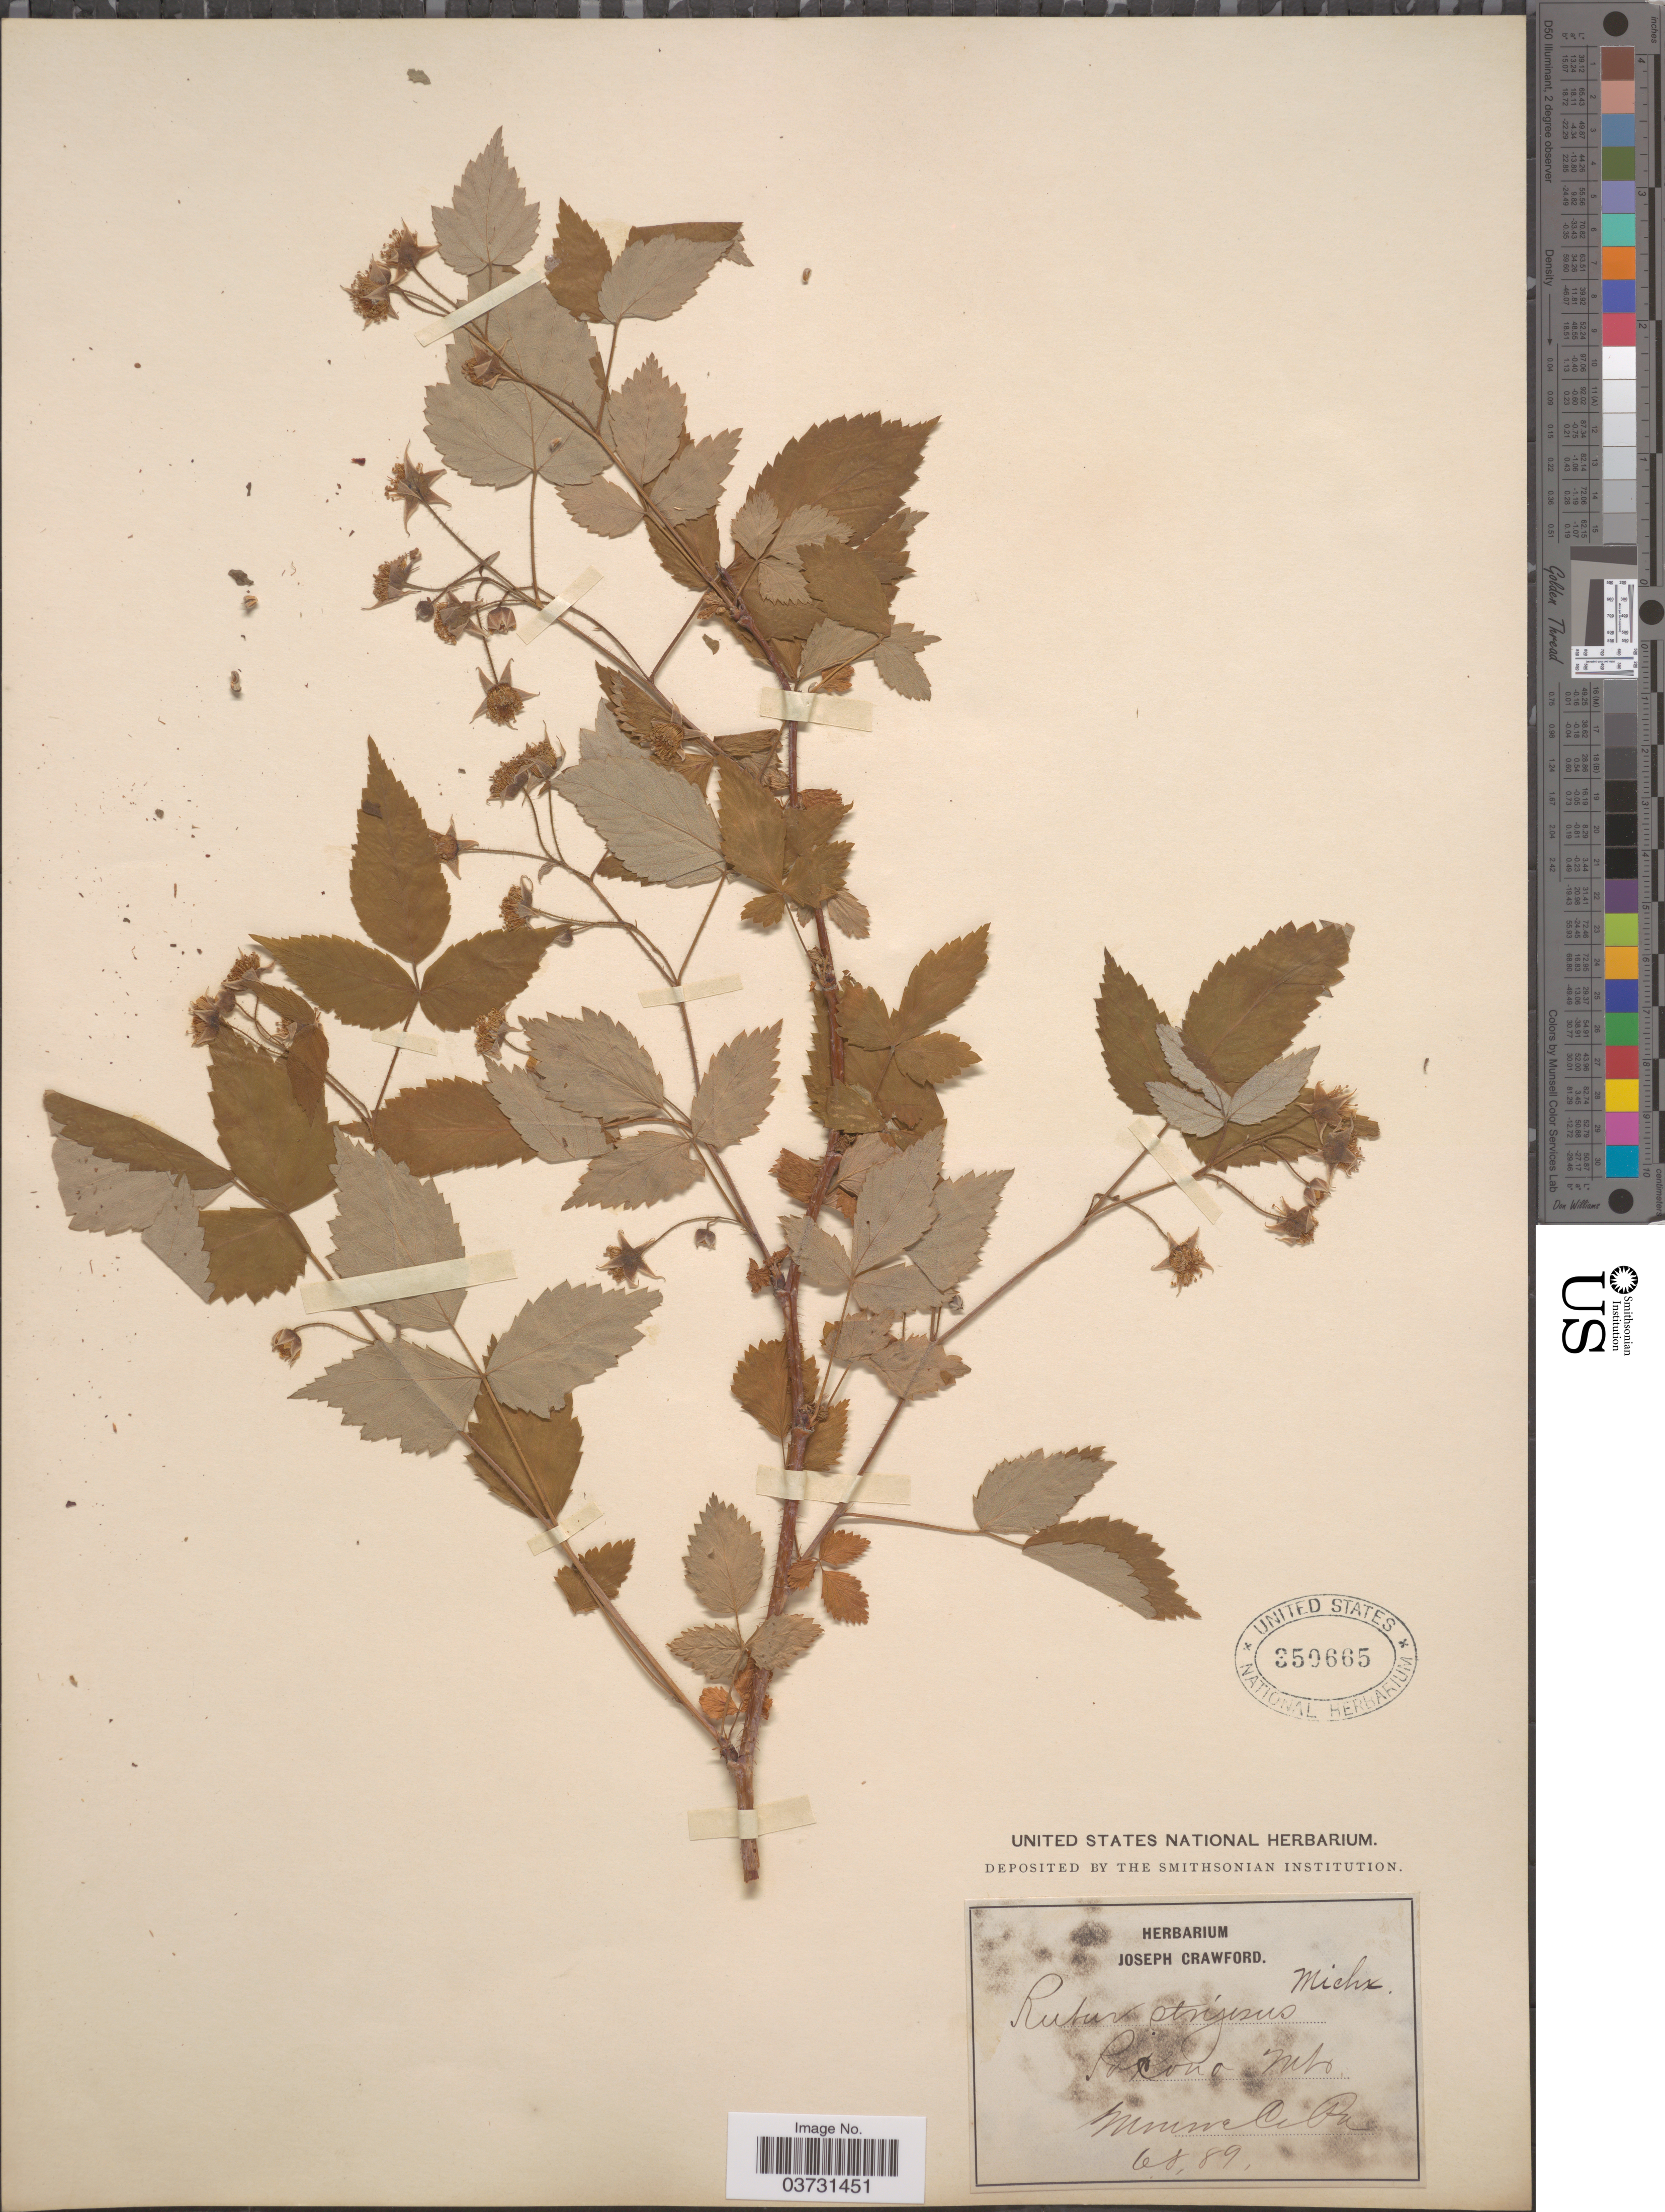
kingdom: Plantae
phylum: Tracheophyta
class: Magnoliopsida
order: Rosales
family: Rosaceae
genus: Rubus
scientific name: Rubus strigosus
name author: Michx.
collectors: ex herb. Joseph Crawford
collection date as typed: Transcribed d/m/y: /10/89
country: United States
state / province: Pennsylvania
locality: Pocono Mts. Monroe Co.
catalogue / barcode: US 350665